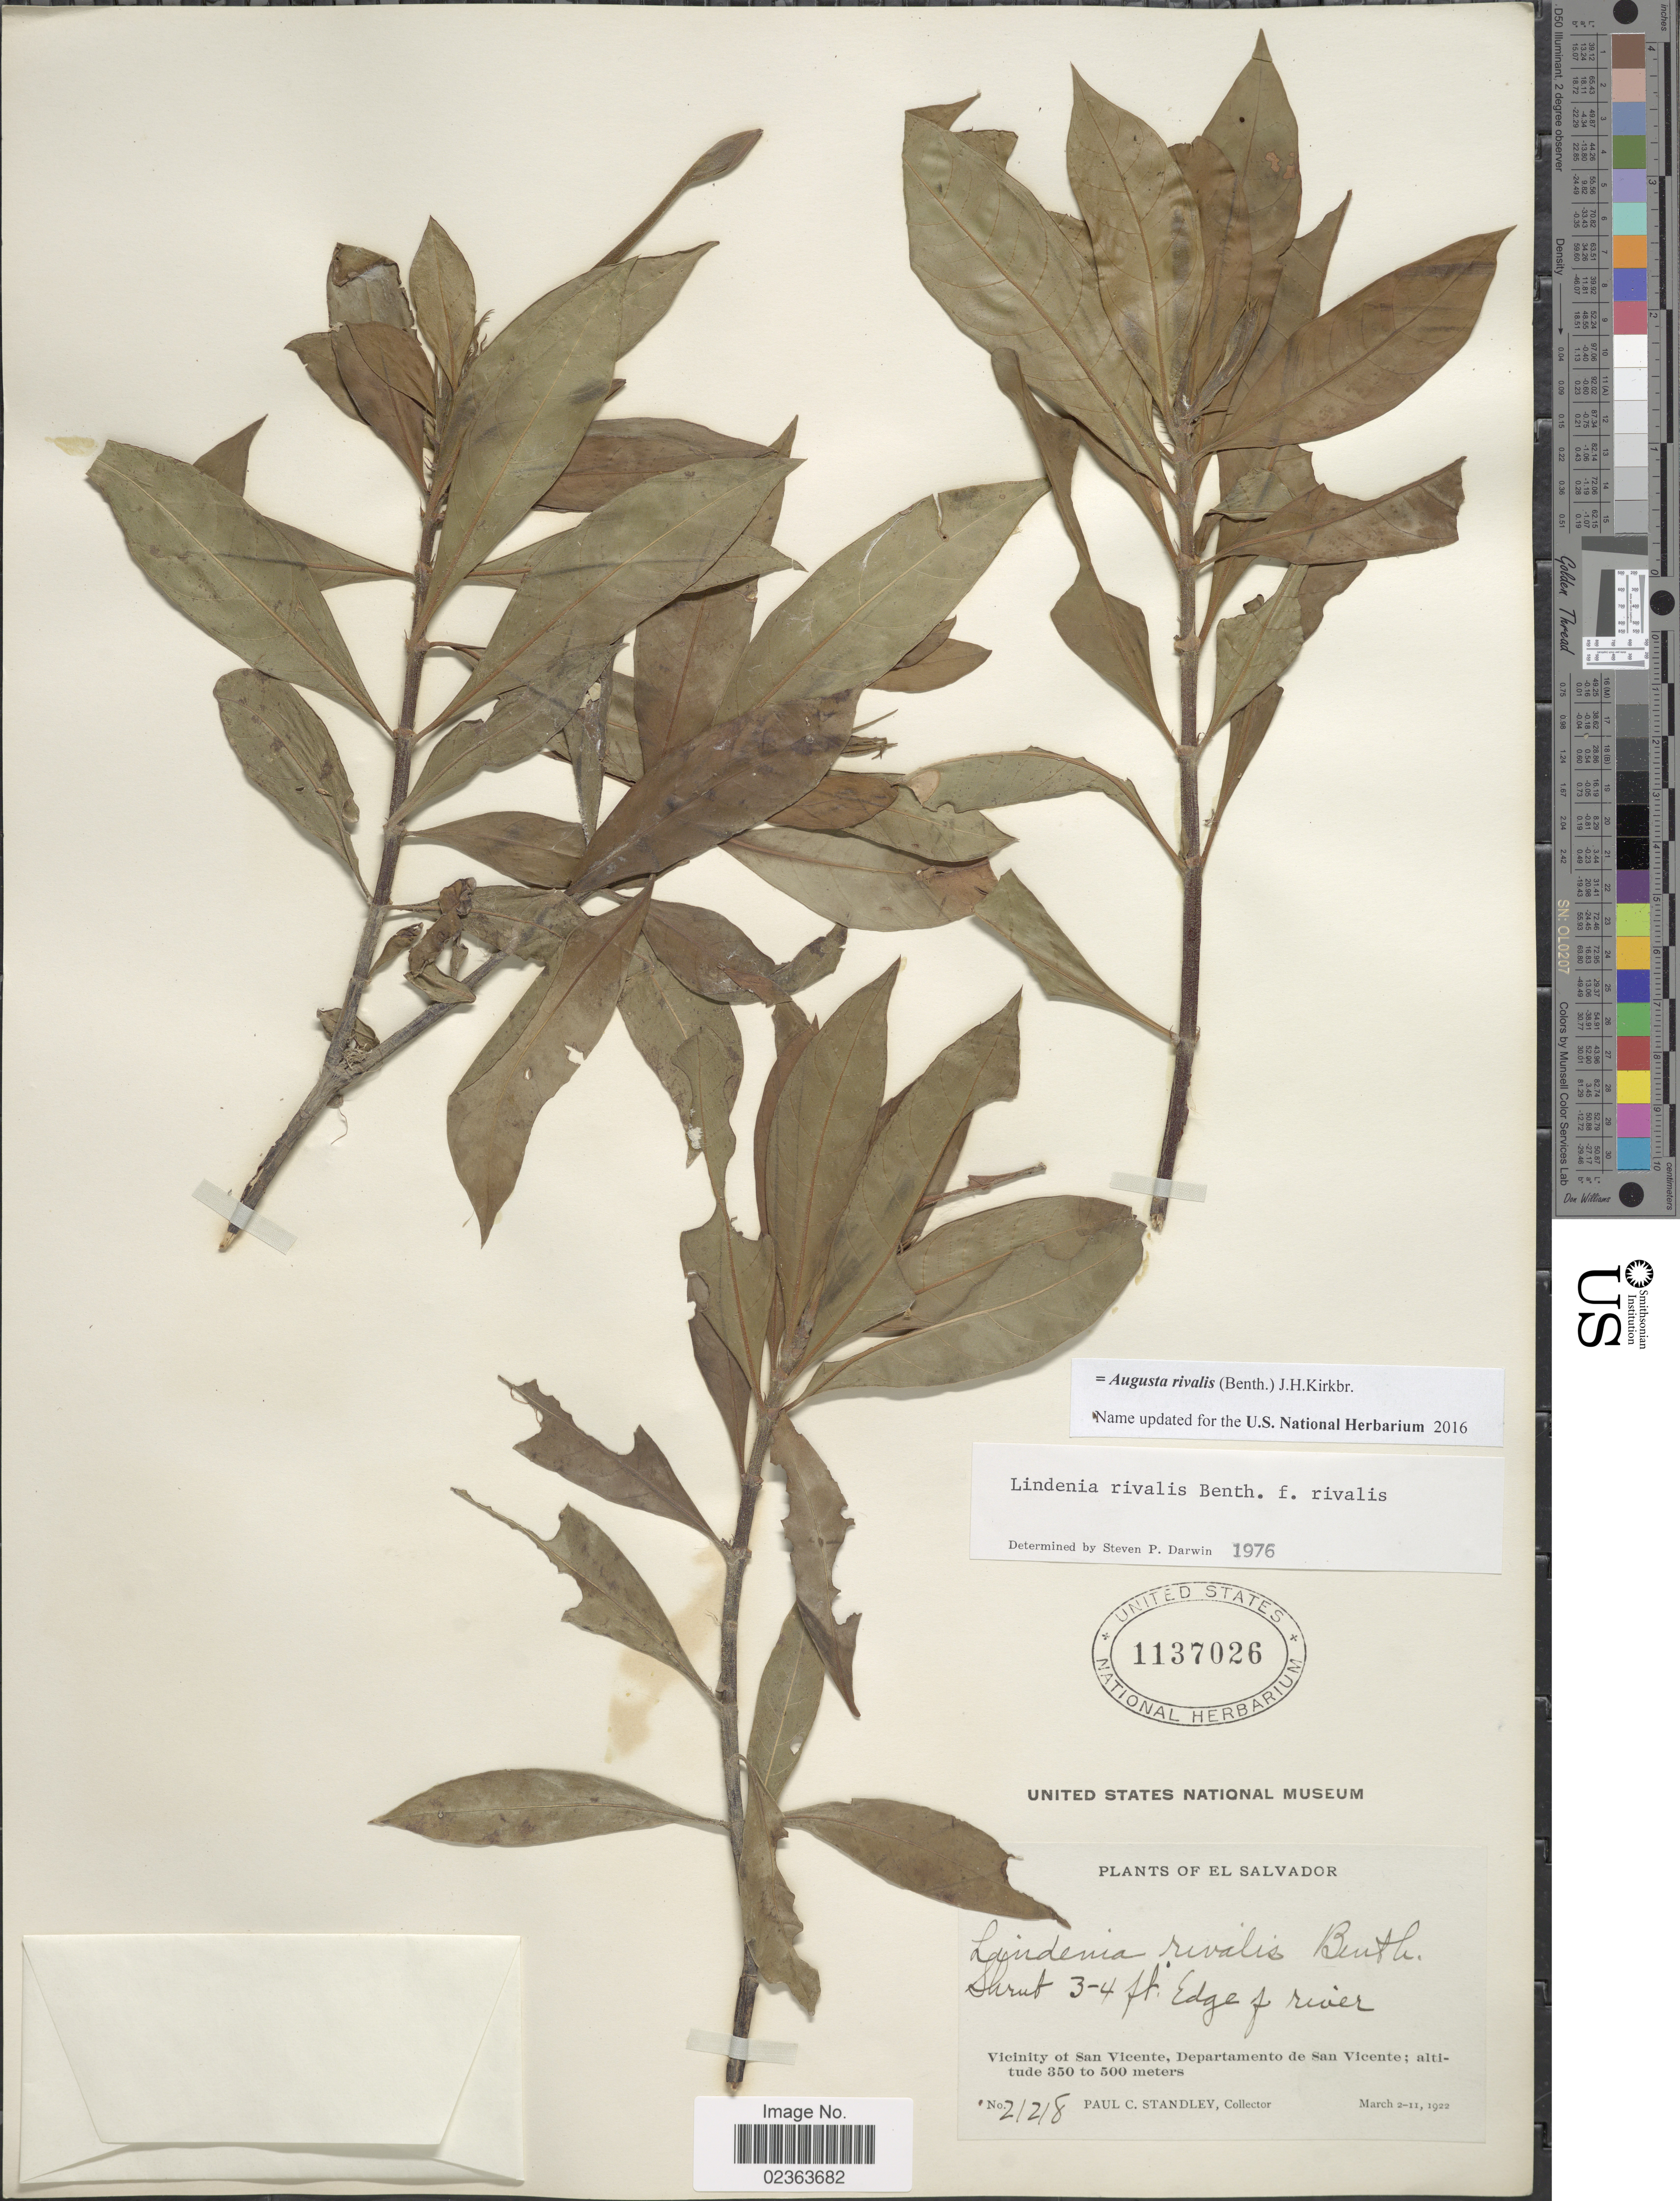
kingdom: Plantae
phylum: Tracheophyta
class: Magnoliopsida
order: Gentianales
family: Rubiaceae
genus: Augusta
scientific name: Augusta rivalis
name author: (Benth.) J.H. Kirkbr.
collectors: P. C. Standley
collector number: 21218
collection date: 1922-03-02/1922-03-11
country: El Salvador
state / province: San Vincente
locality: Edge of river, Vicinity of San Vicente, Departamento de San Vicente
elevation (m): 350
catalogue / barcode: US 1137026